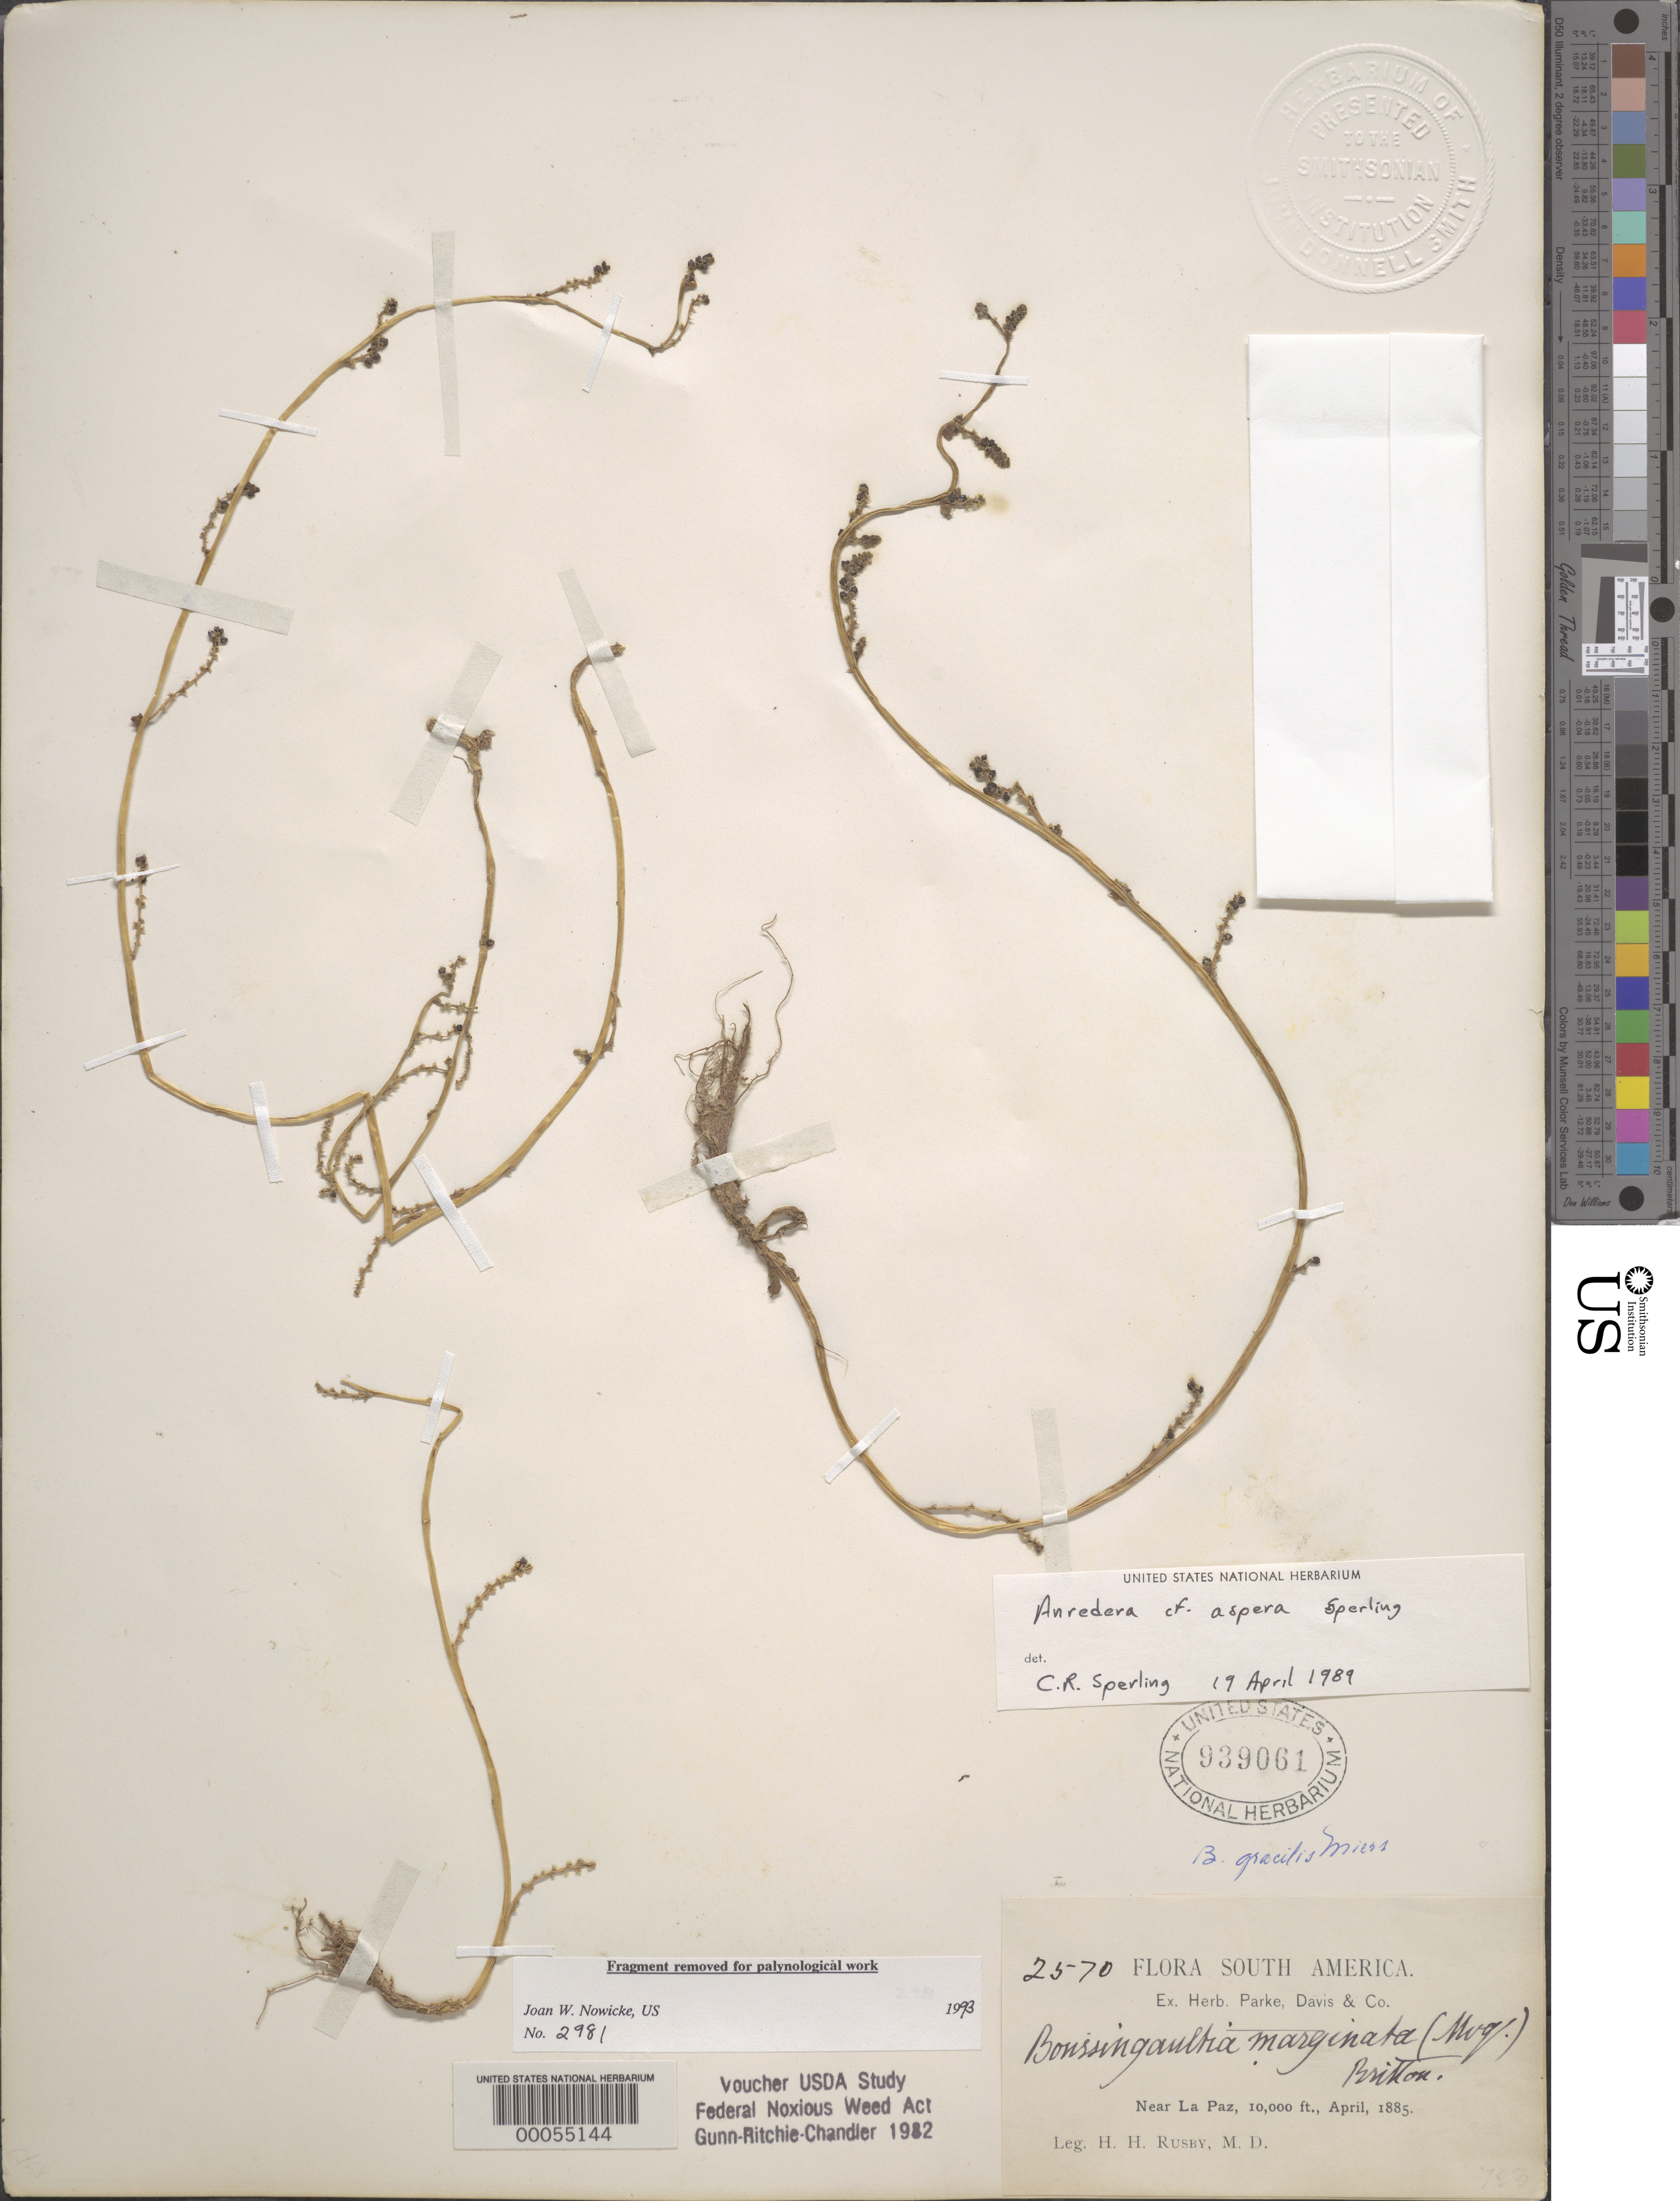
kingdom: Plantae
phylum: Tracheophyta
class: Magnoliopsida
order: Caryophyllales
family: Basellaceae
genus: Anredera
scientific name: Anredera aspera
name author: Sperling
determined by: Sperling, C. R.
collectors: H. H. Rusby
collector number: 2570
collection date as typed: Apr 1885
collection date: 1885-04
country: Bolivia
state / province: La Paz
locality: Near La Paz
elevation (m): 3048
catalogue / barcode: US 939061